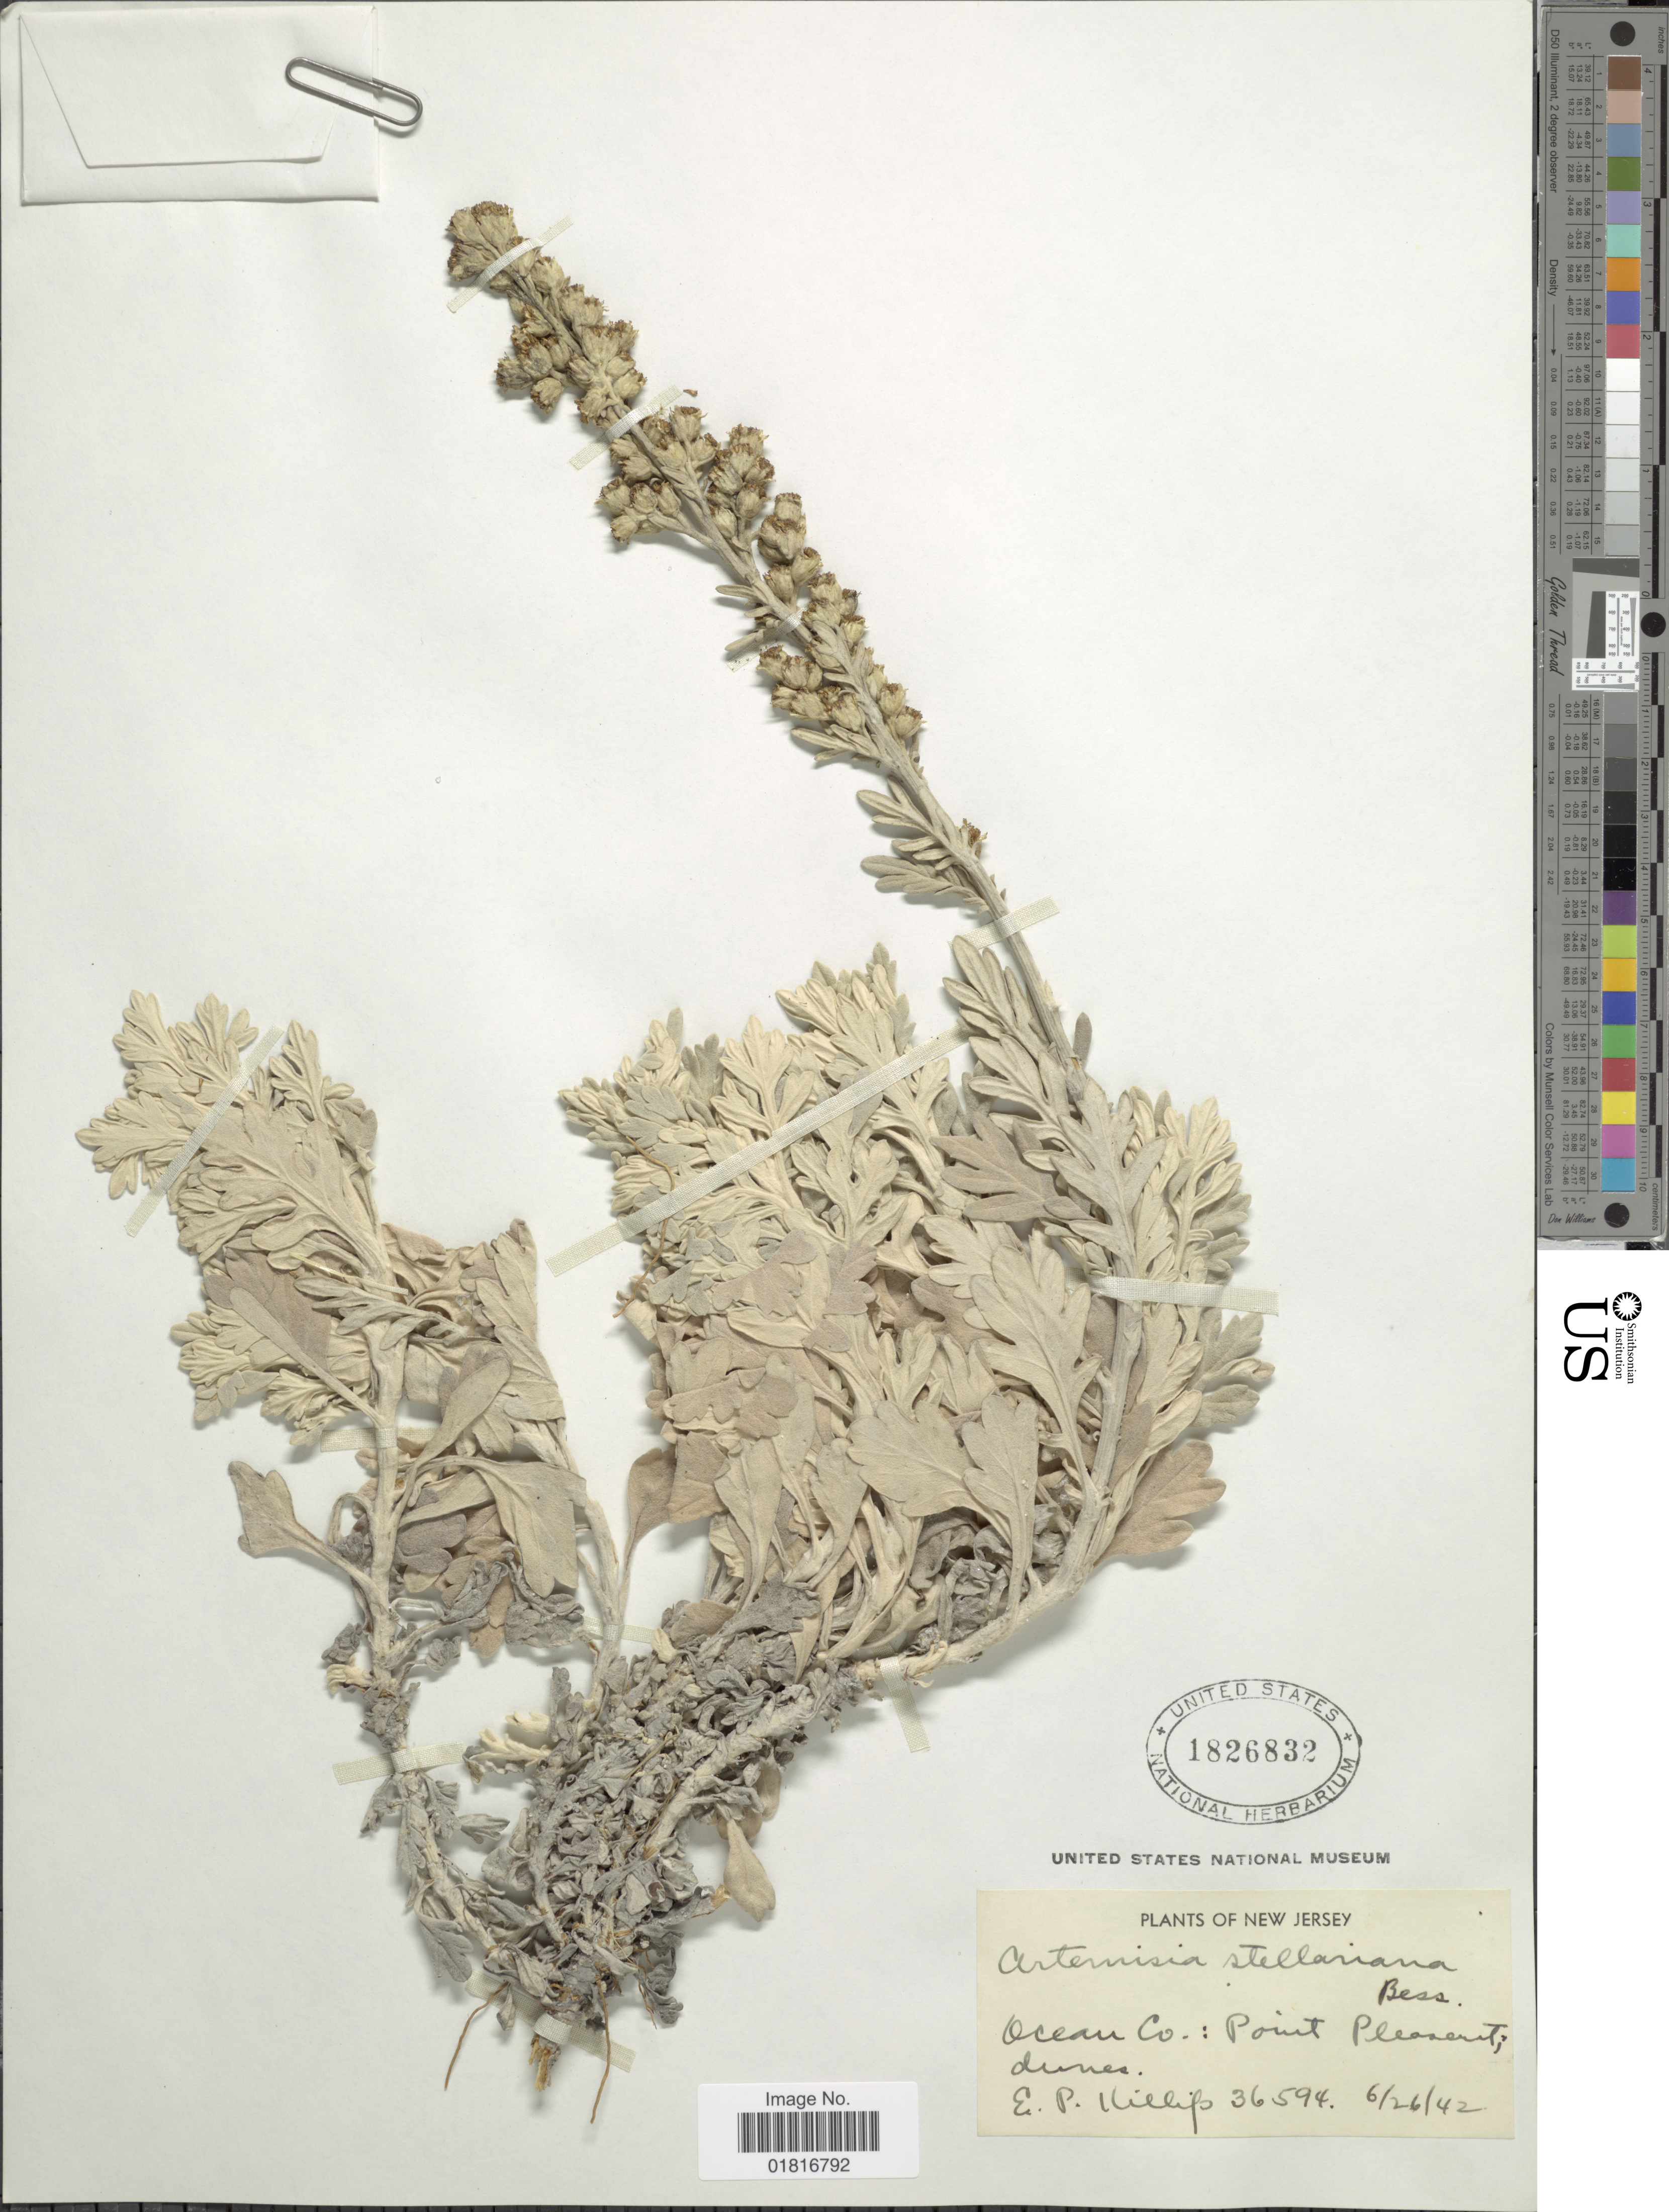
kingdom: Plantae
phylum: Tracheophyta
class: Magnoliopsida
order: Asterales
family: Asteraceae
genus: Artemisia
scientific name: Artemisia stelleriana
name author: Besser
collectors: E. P. Killip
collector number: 36594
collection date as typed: Transcribed d/m/y: 26/6/42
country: United States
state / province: New Jersey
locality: Ocean Co: Point Pleasant; dunes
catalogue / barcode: US 1826832